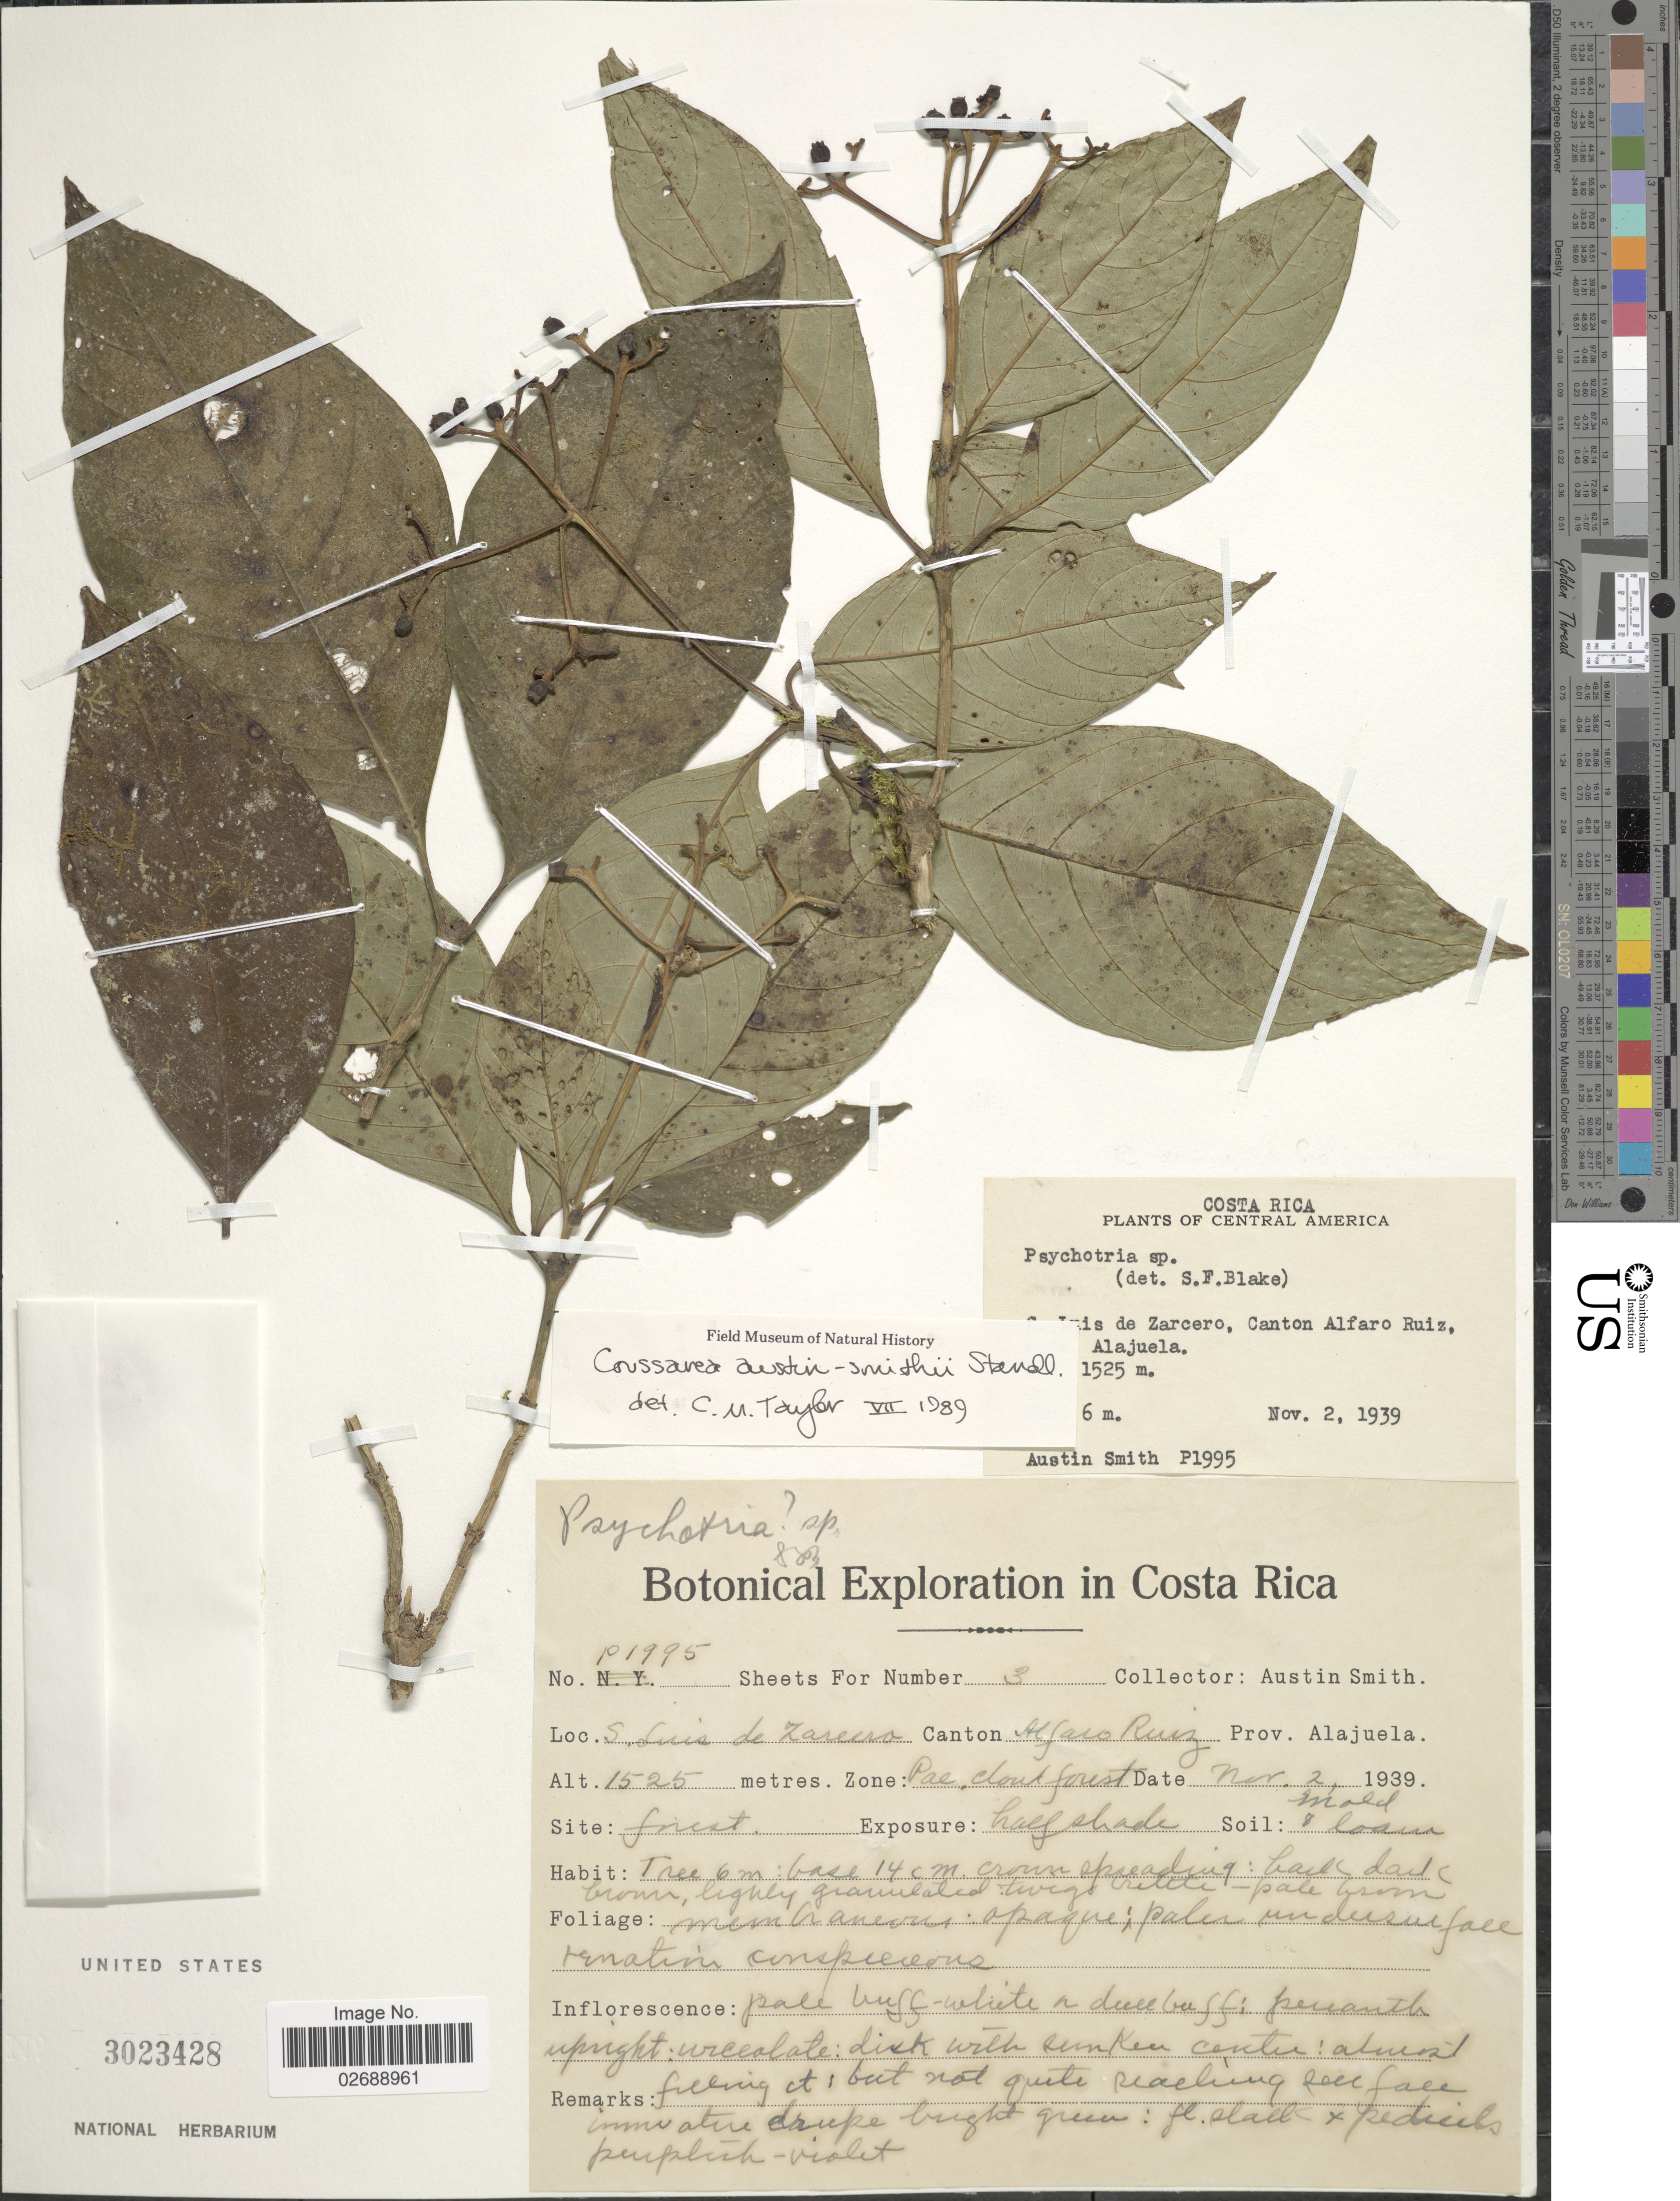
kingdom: Plantae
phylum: Tracheophyta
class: Magnoliopsida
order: Gentianales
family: Rubiaceae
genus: Coussarea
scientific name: Coussarea austin-smithii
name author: Standl.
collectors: Aust P. Smith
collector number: P1995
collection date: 1939-11-02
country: Costa Rica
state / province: Alajuela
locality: S. Luis de Zarcero, Canton Alfaro Ruiz.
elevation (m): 1525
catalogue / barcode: US 3023428